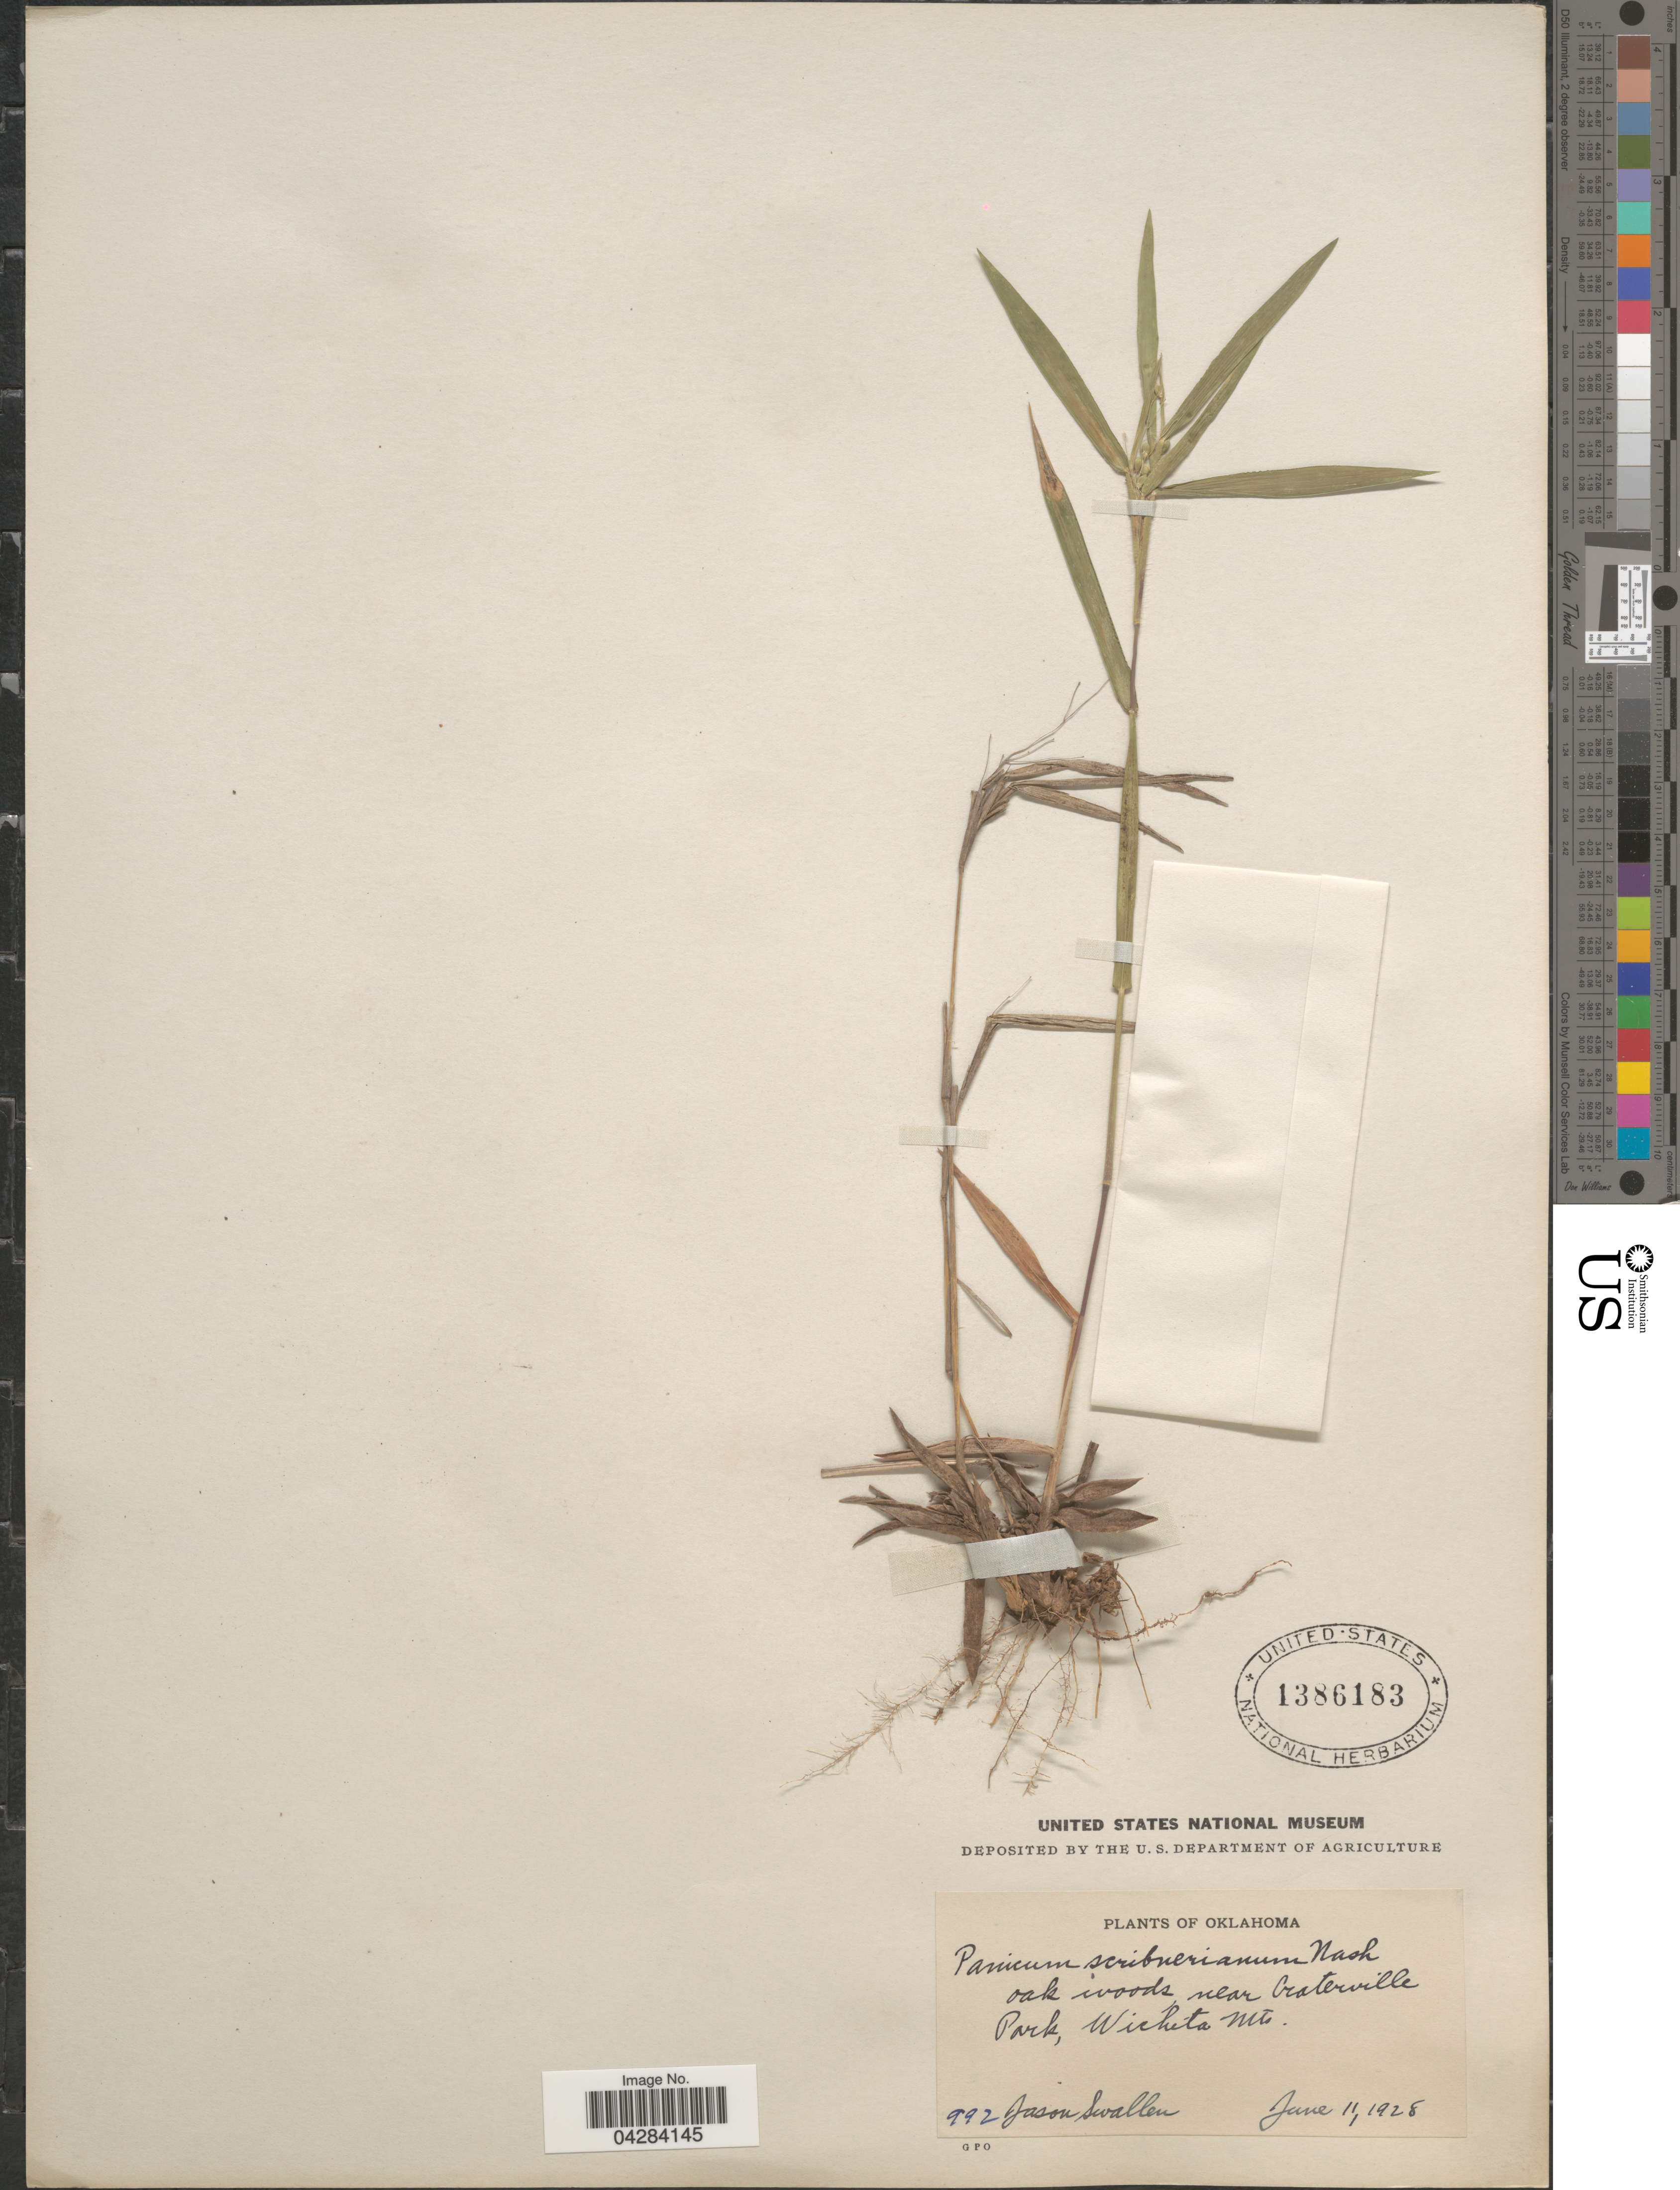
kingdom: Plantae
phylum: Tracheophyta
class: Liliopsida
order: Poales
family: Poaceae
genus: Dichanthelium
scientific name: Dichanthelium oligosanthes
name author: (Schult.) Gould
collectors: J. R. Swallen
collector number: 992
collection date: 1928-06-11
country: United States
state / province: Oklahoma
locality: Oak woods near Craterville Park, Wichita Mts.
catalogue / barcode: US 1386183